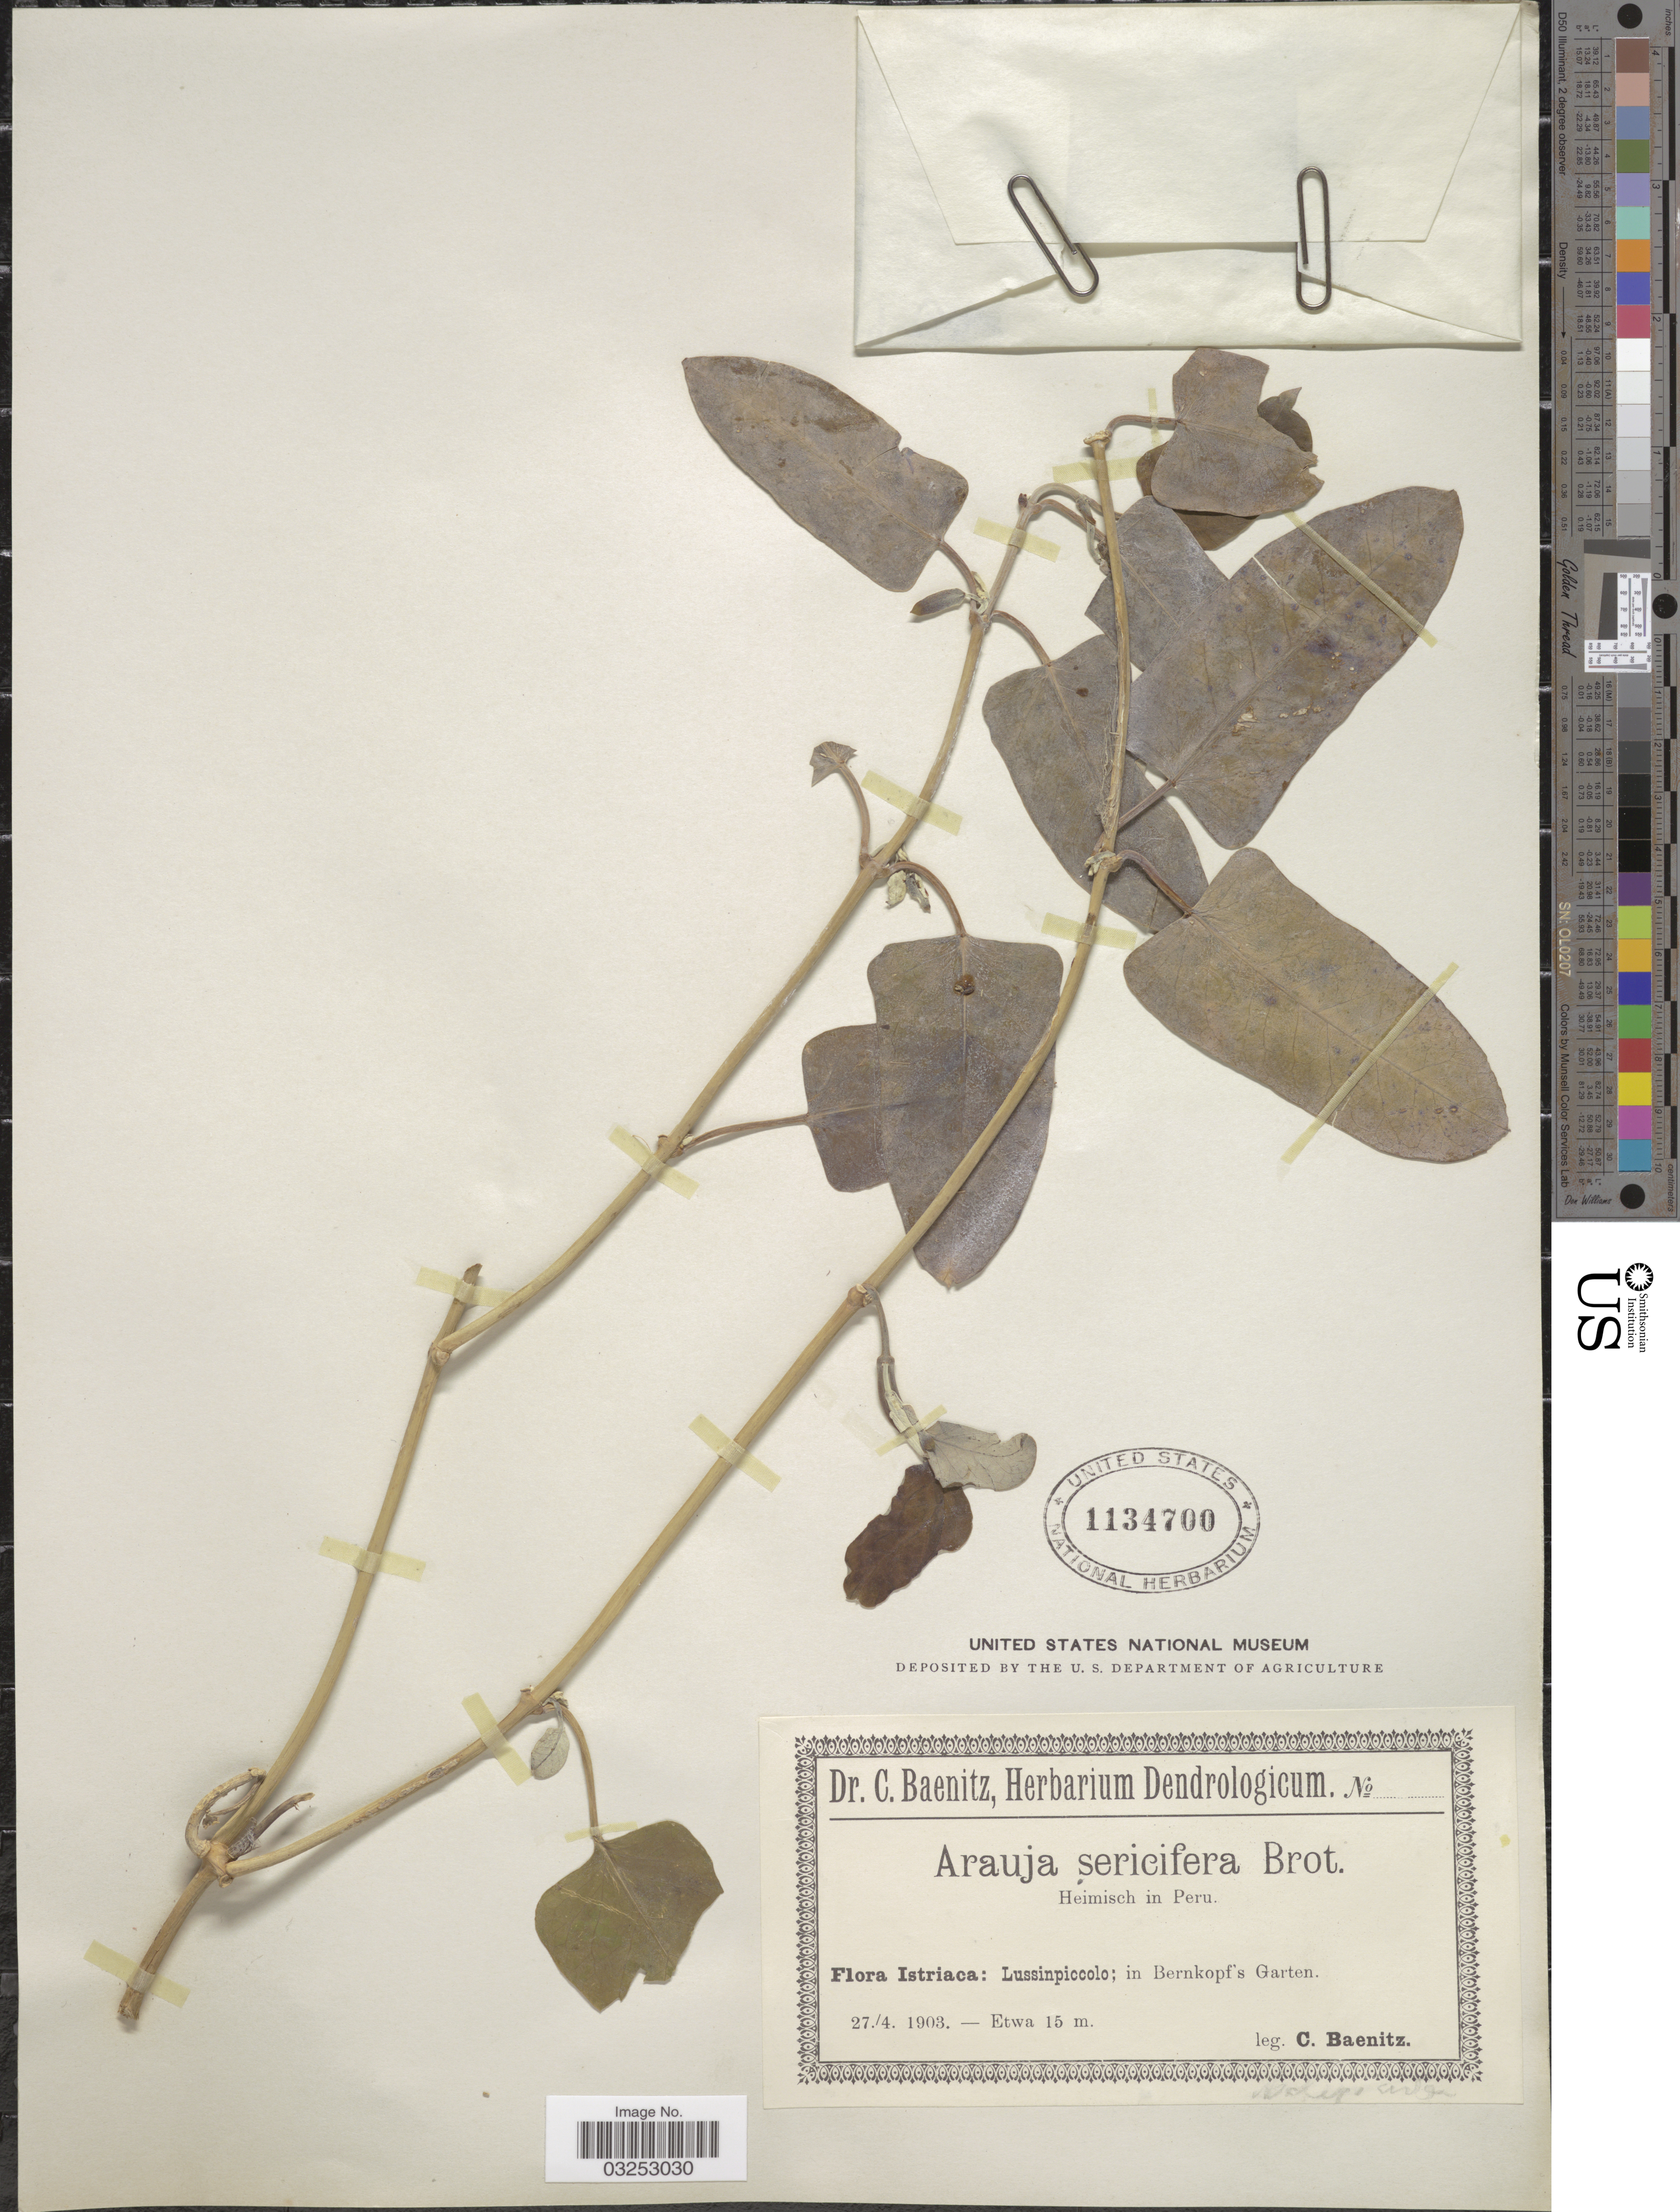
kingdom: Plantae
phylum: Tracheophyta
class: Magnoliopsida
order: Gentianales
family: Apocynaceae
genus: Araujia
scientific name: Araujia sericifera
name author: Brot.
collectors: C. G. Baenitz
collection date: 1903-04-27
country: Croatia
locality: Istriaca: Lussinpiccolo; in Bernkopf's Garten.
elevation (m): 15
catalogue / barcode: US 1134700